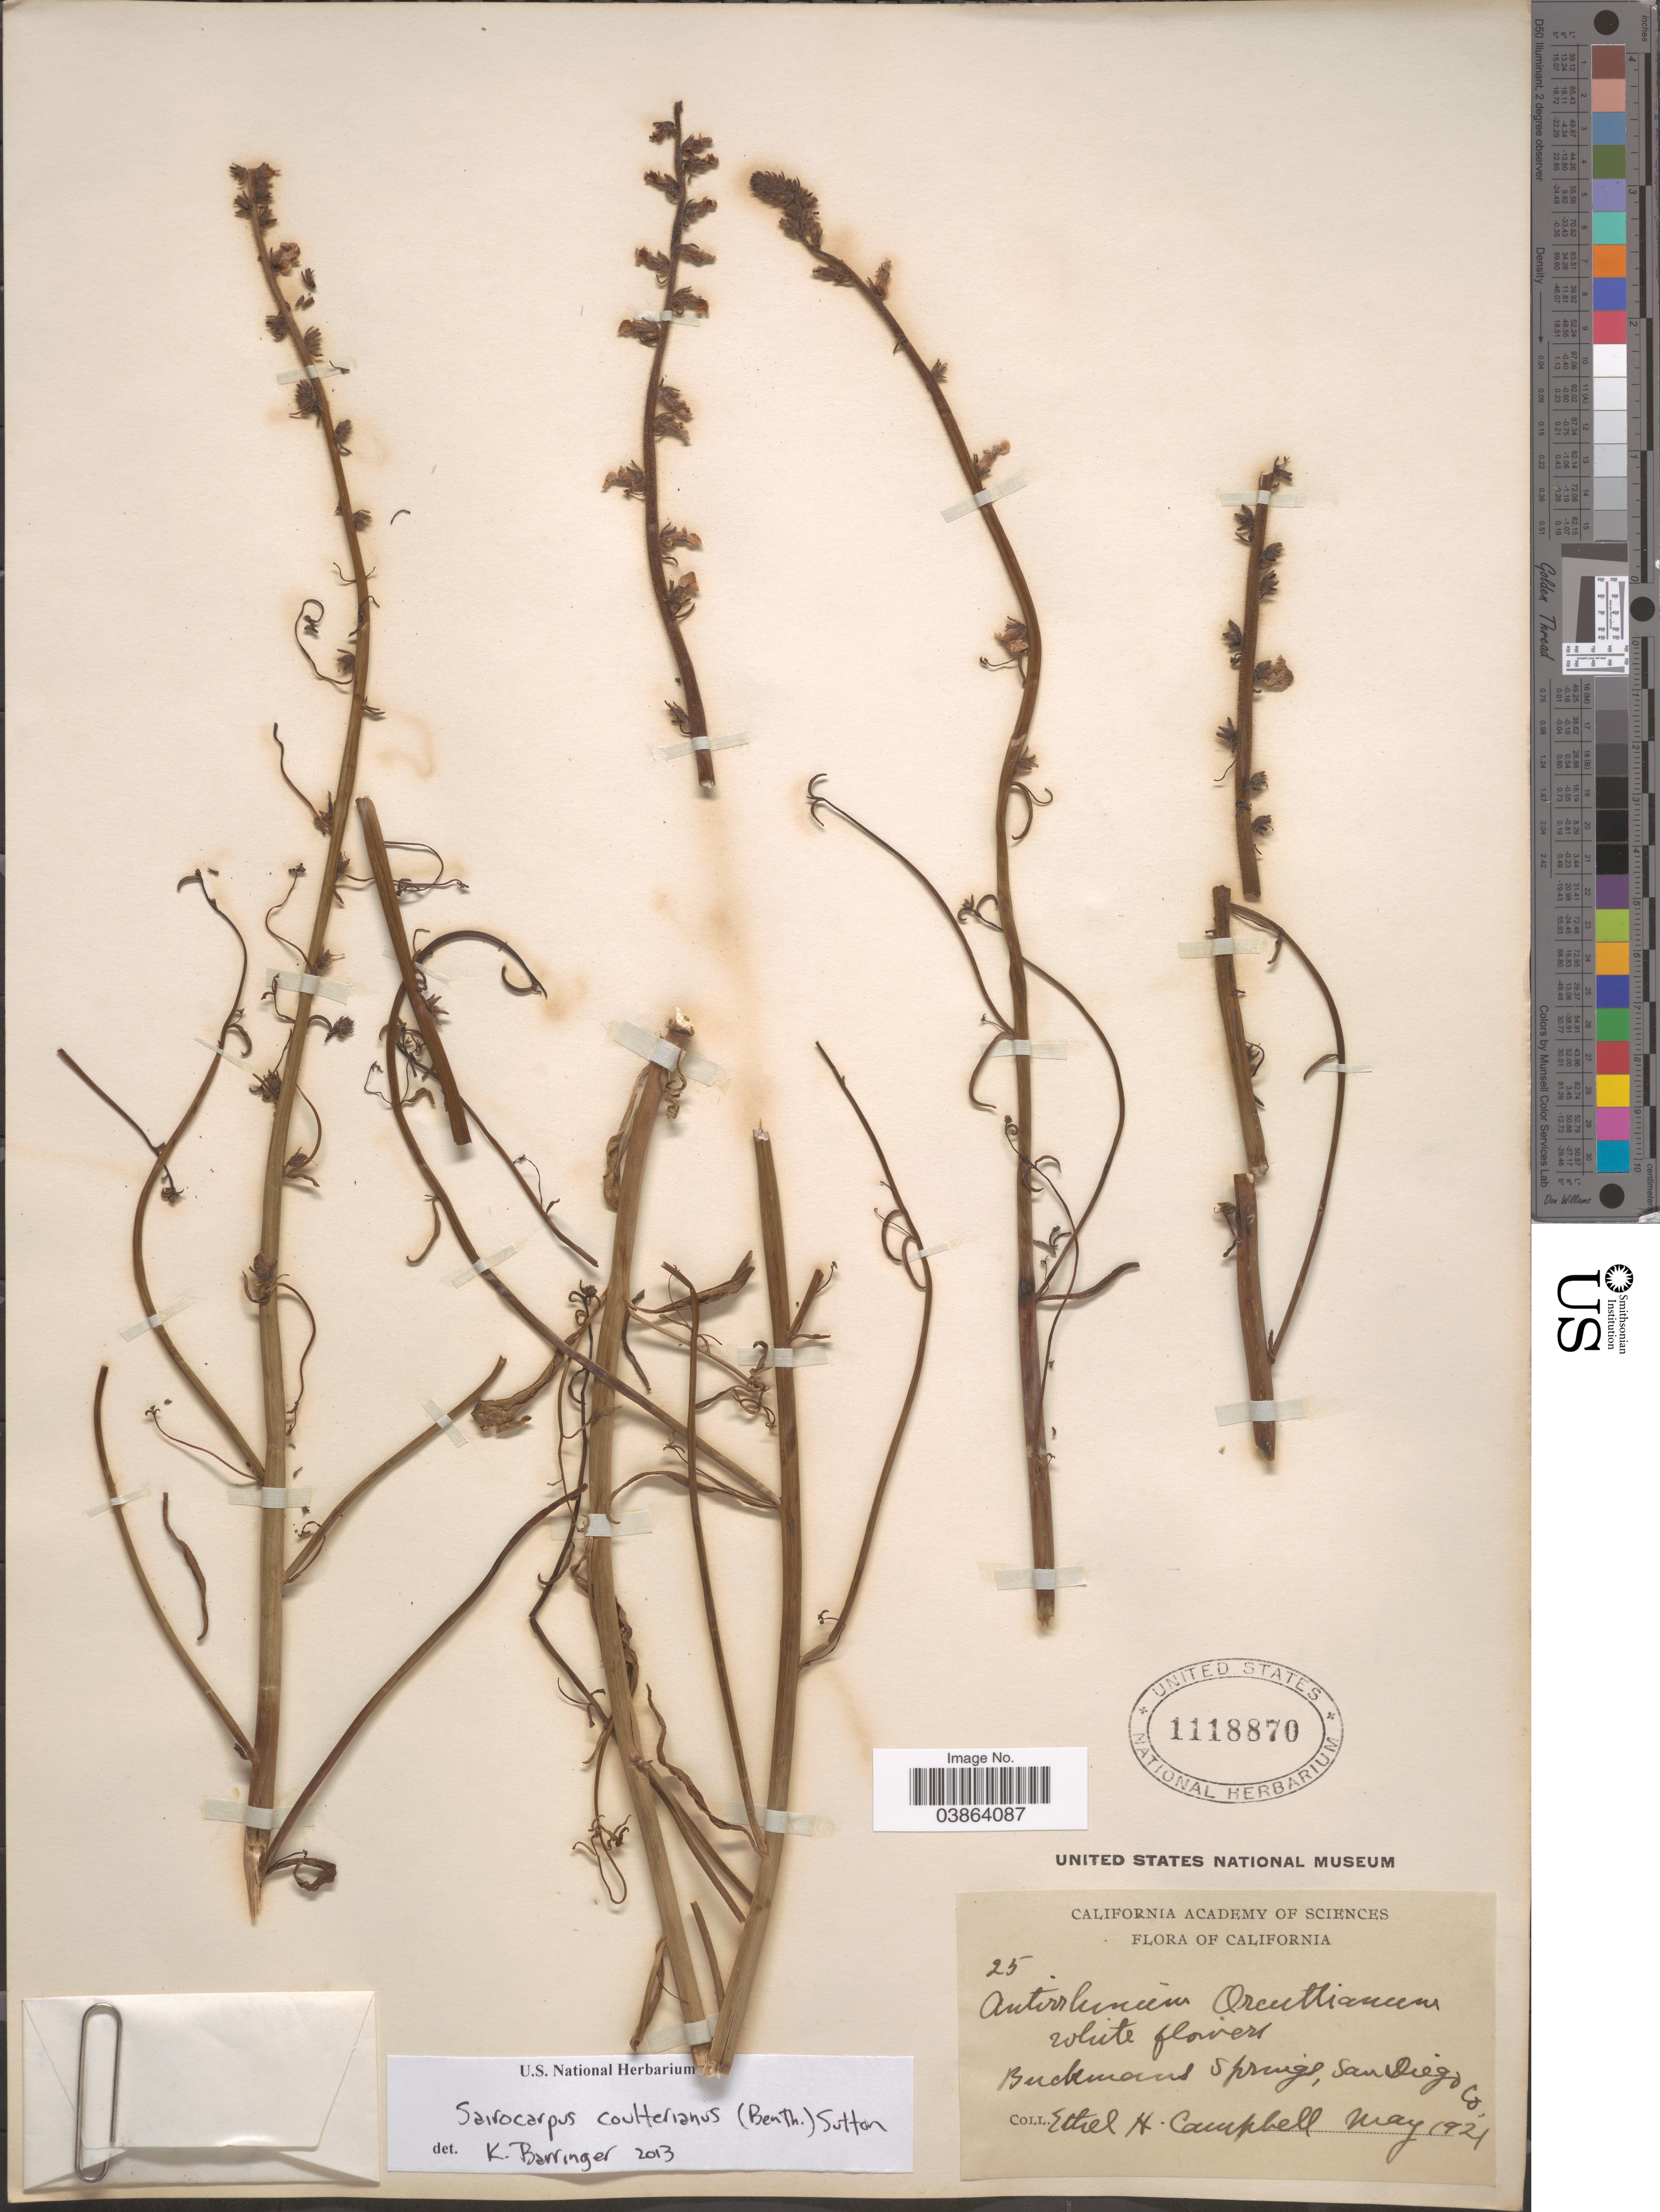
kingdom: Plantae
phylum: Tracheophyta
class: Magnoliopsida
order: Lamiales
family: Plantaginaceae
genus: Sairocarpus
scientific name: Sairocarpus coulterianus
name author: (Benth.) D.A. Sutton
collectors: E. Campbell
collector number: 25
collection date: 1921-05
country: United States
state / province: California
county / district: San Diego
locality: Buckmans Springs, San Diego Co.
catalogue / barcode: US 1118870